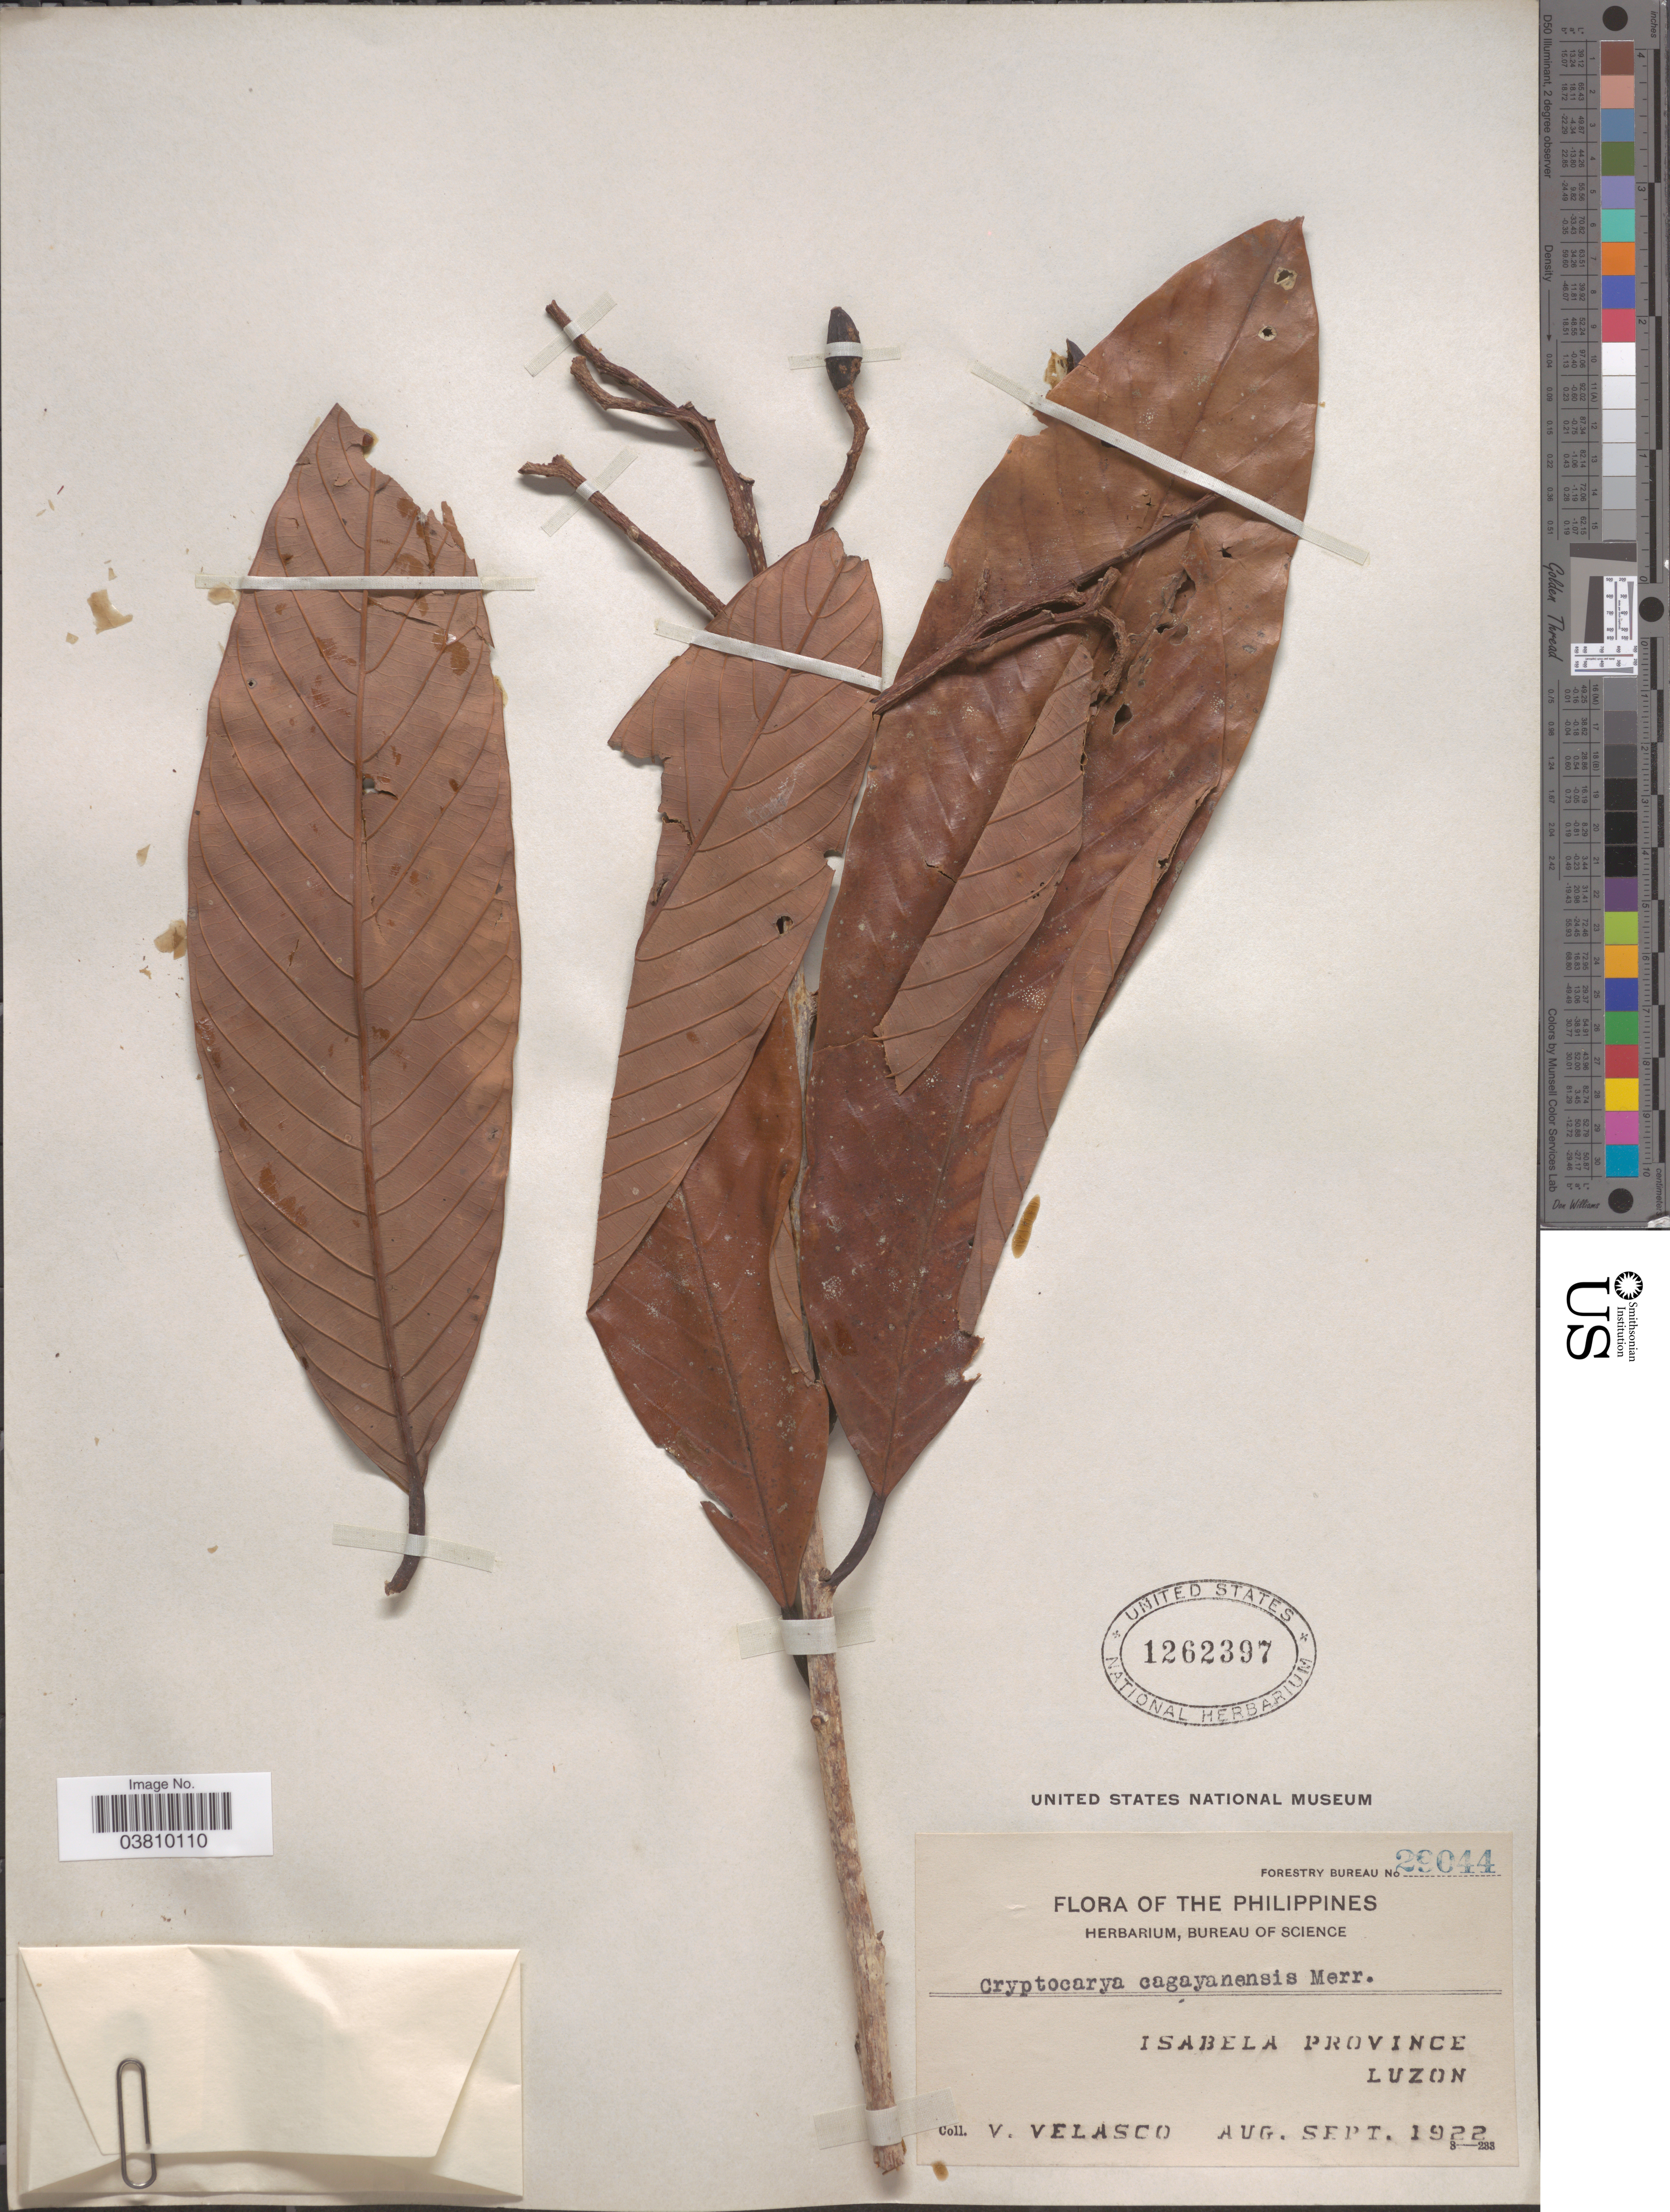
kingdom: Plantae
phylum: Tracheophyta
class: Magnoliopsida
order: Laurales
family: Lauraceae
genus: Cryptocarya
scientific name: Cryptocarya cagayanensis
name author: Merr.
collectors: V. Velasco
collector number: Forestry Bureau 29044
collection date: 1922-08/1922-09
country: Philippines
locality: Isabela Province, Luzon.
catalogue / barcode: US 1262397